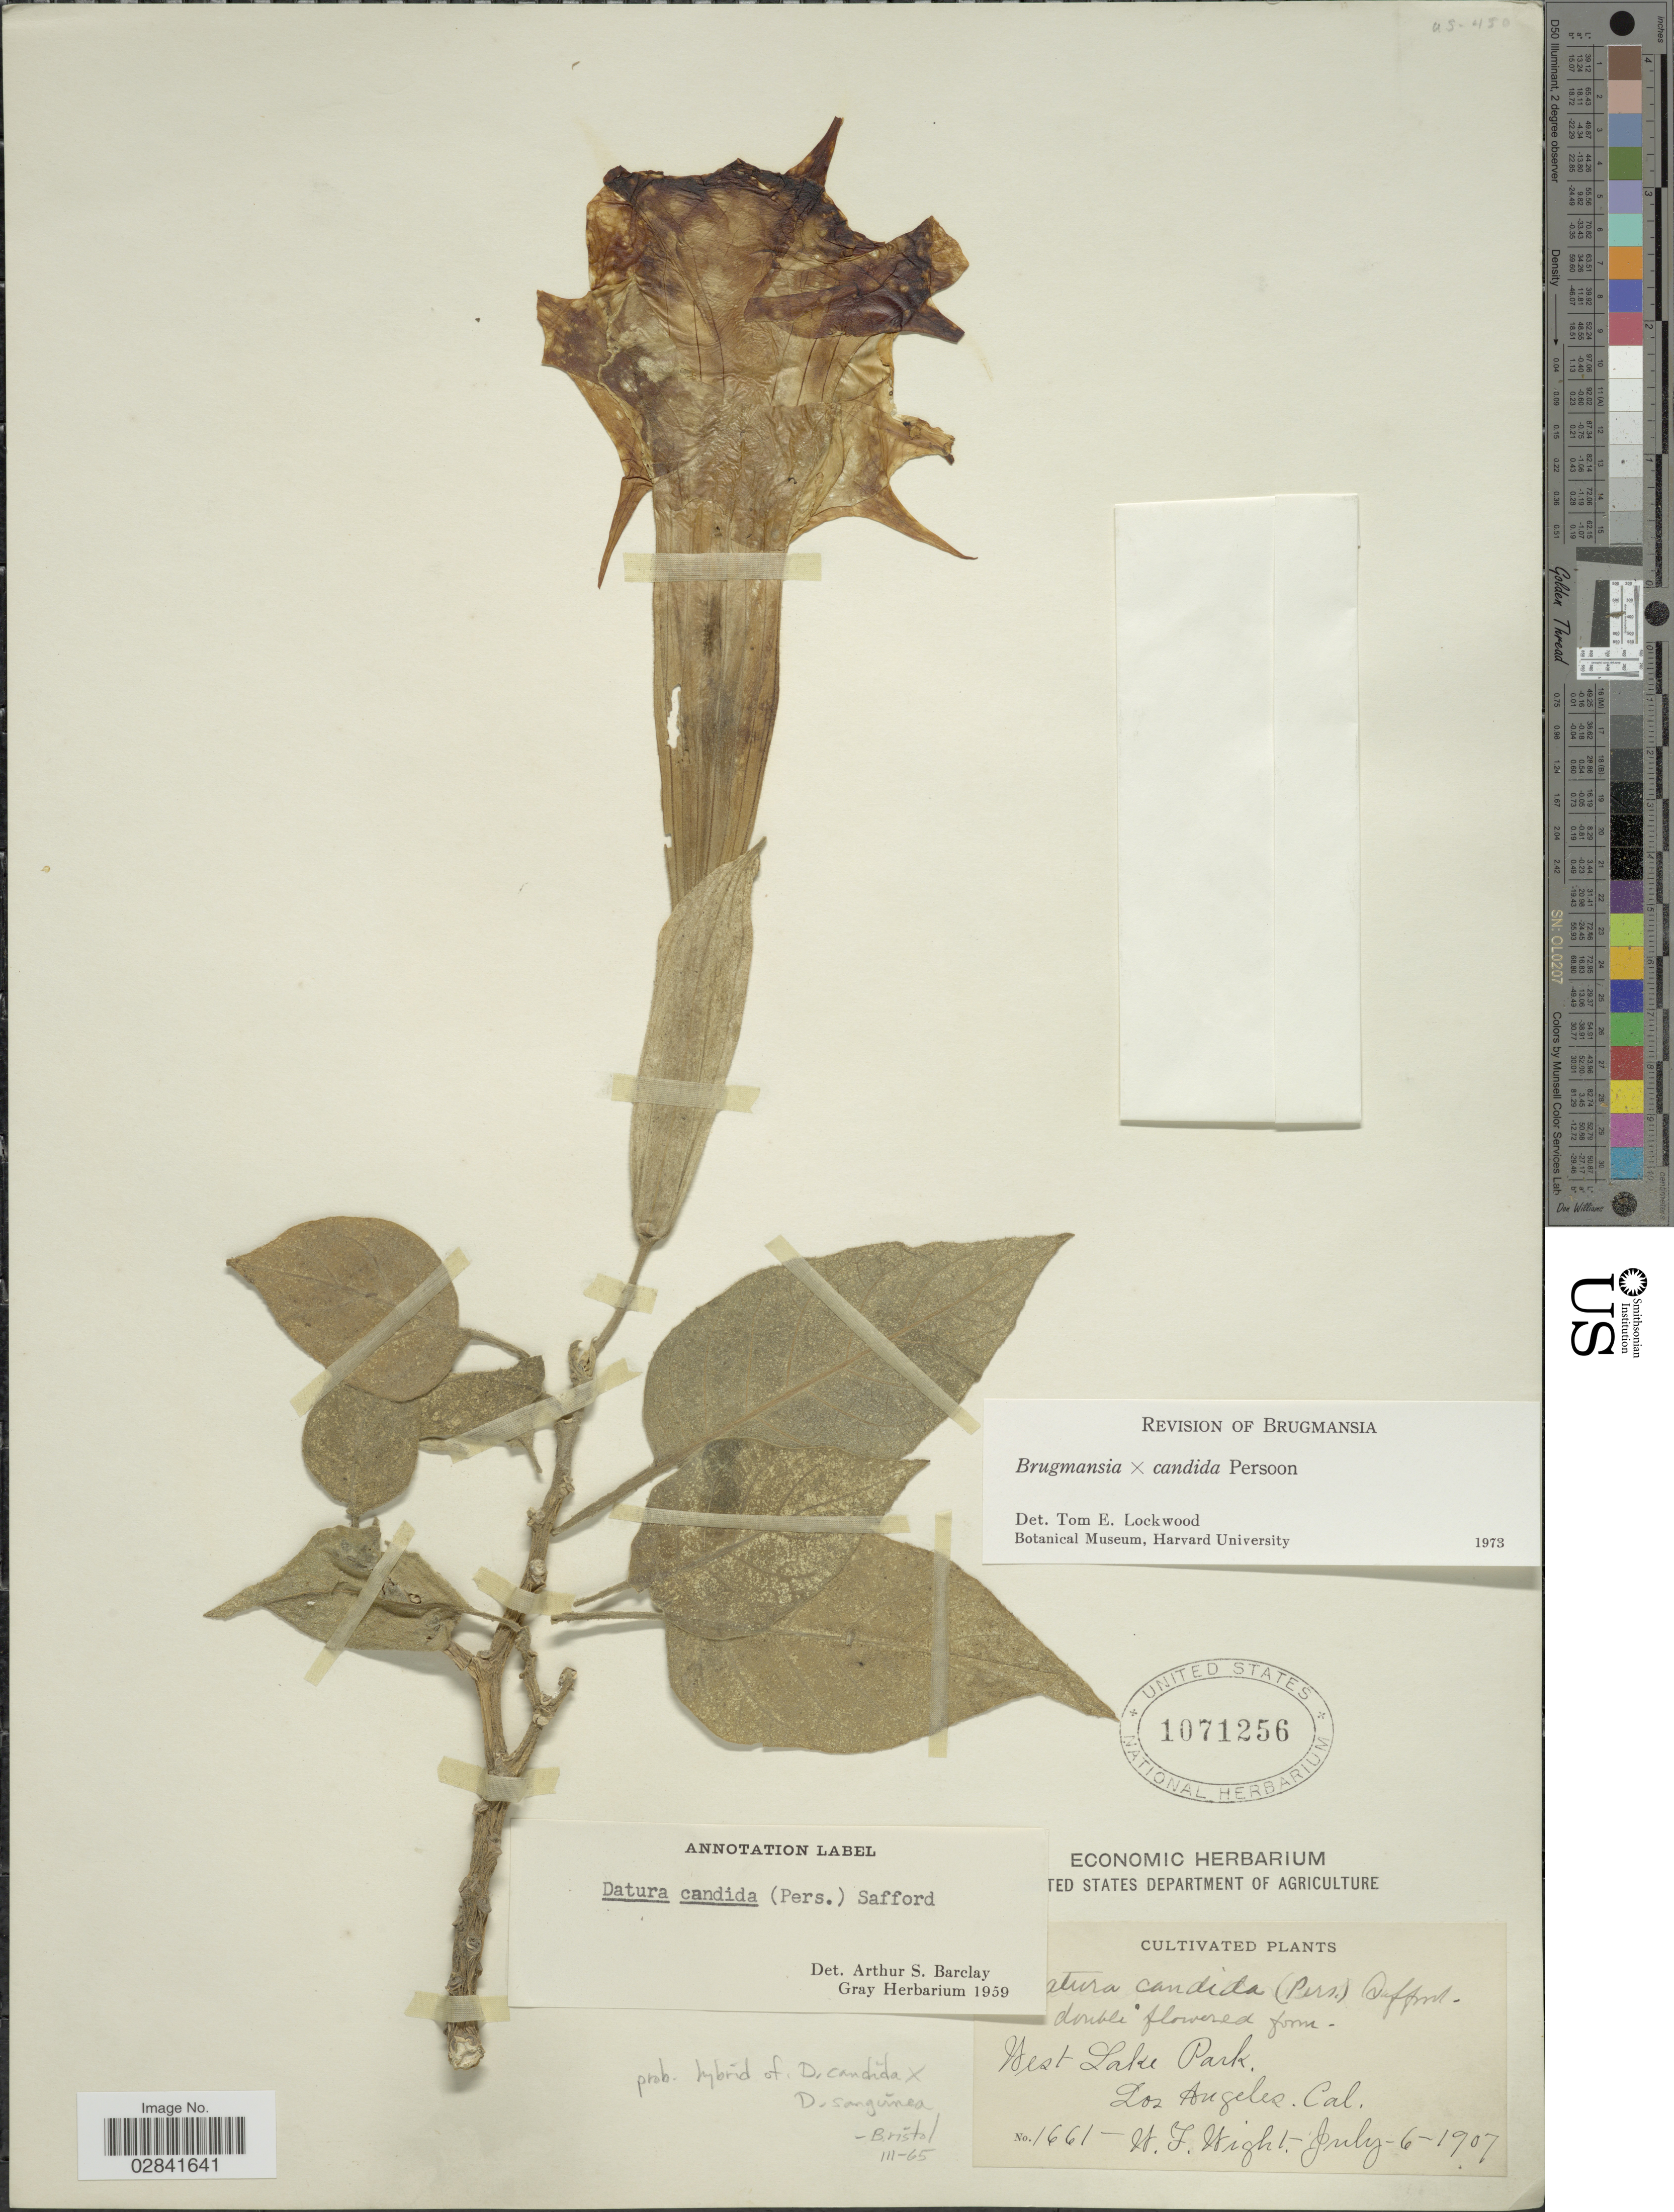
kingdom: Plantae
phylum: Tracheophyta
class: Magnoliopsida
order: Solanales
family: Solanaceae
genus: Brugmansia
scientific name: Brugmansia x candida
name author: Pers.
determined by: Lockwood, T. E.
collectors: W. Wight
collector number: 1661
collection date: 1907-07-06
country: United States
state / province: California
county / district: Los Angeles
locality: West Lake Park. Los Angeles.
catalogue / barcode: US 1071256